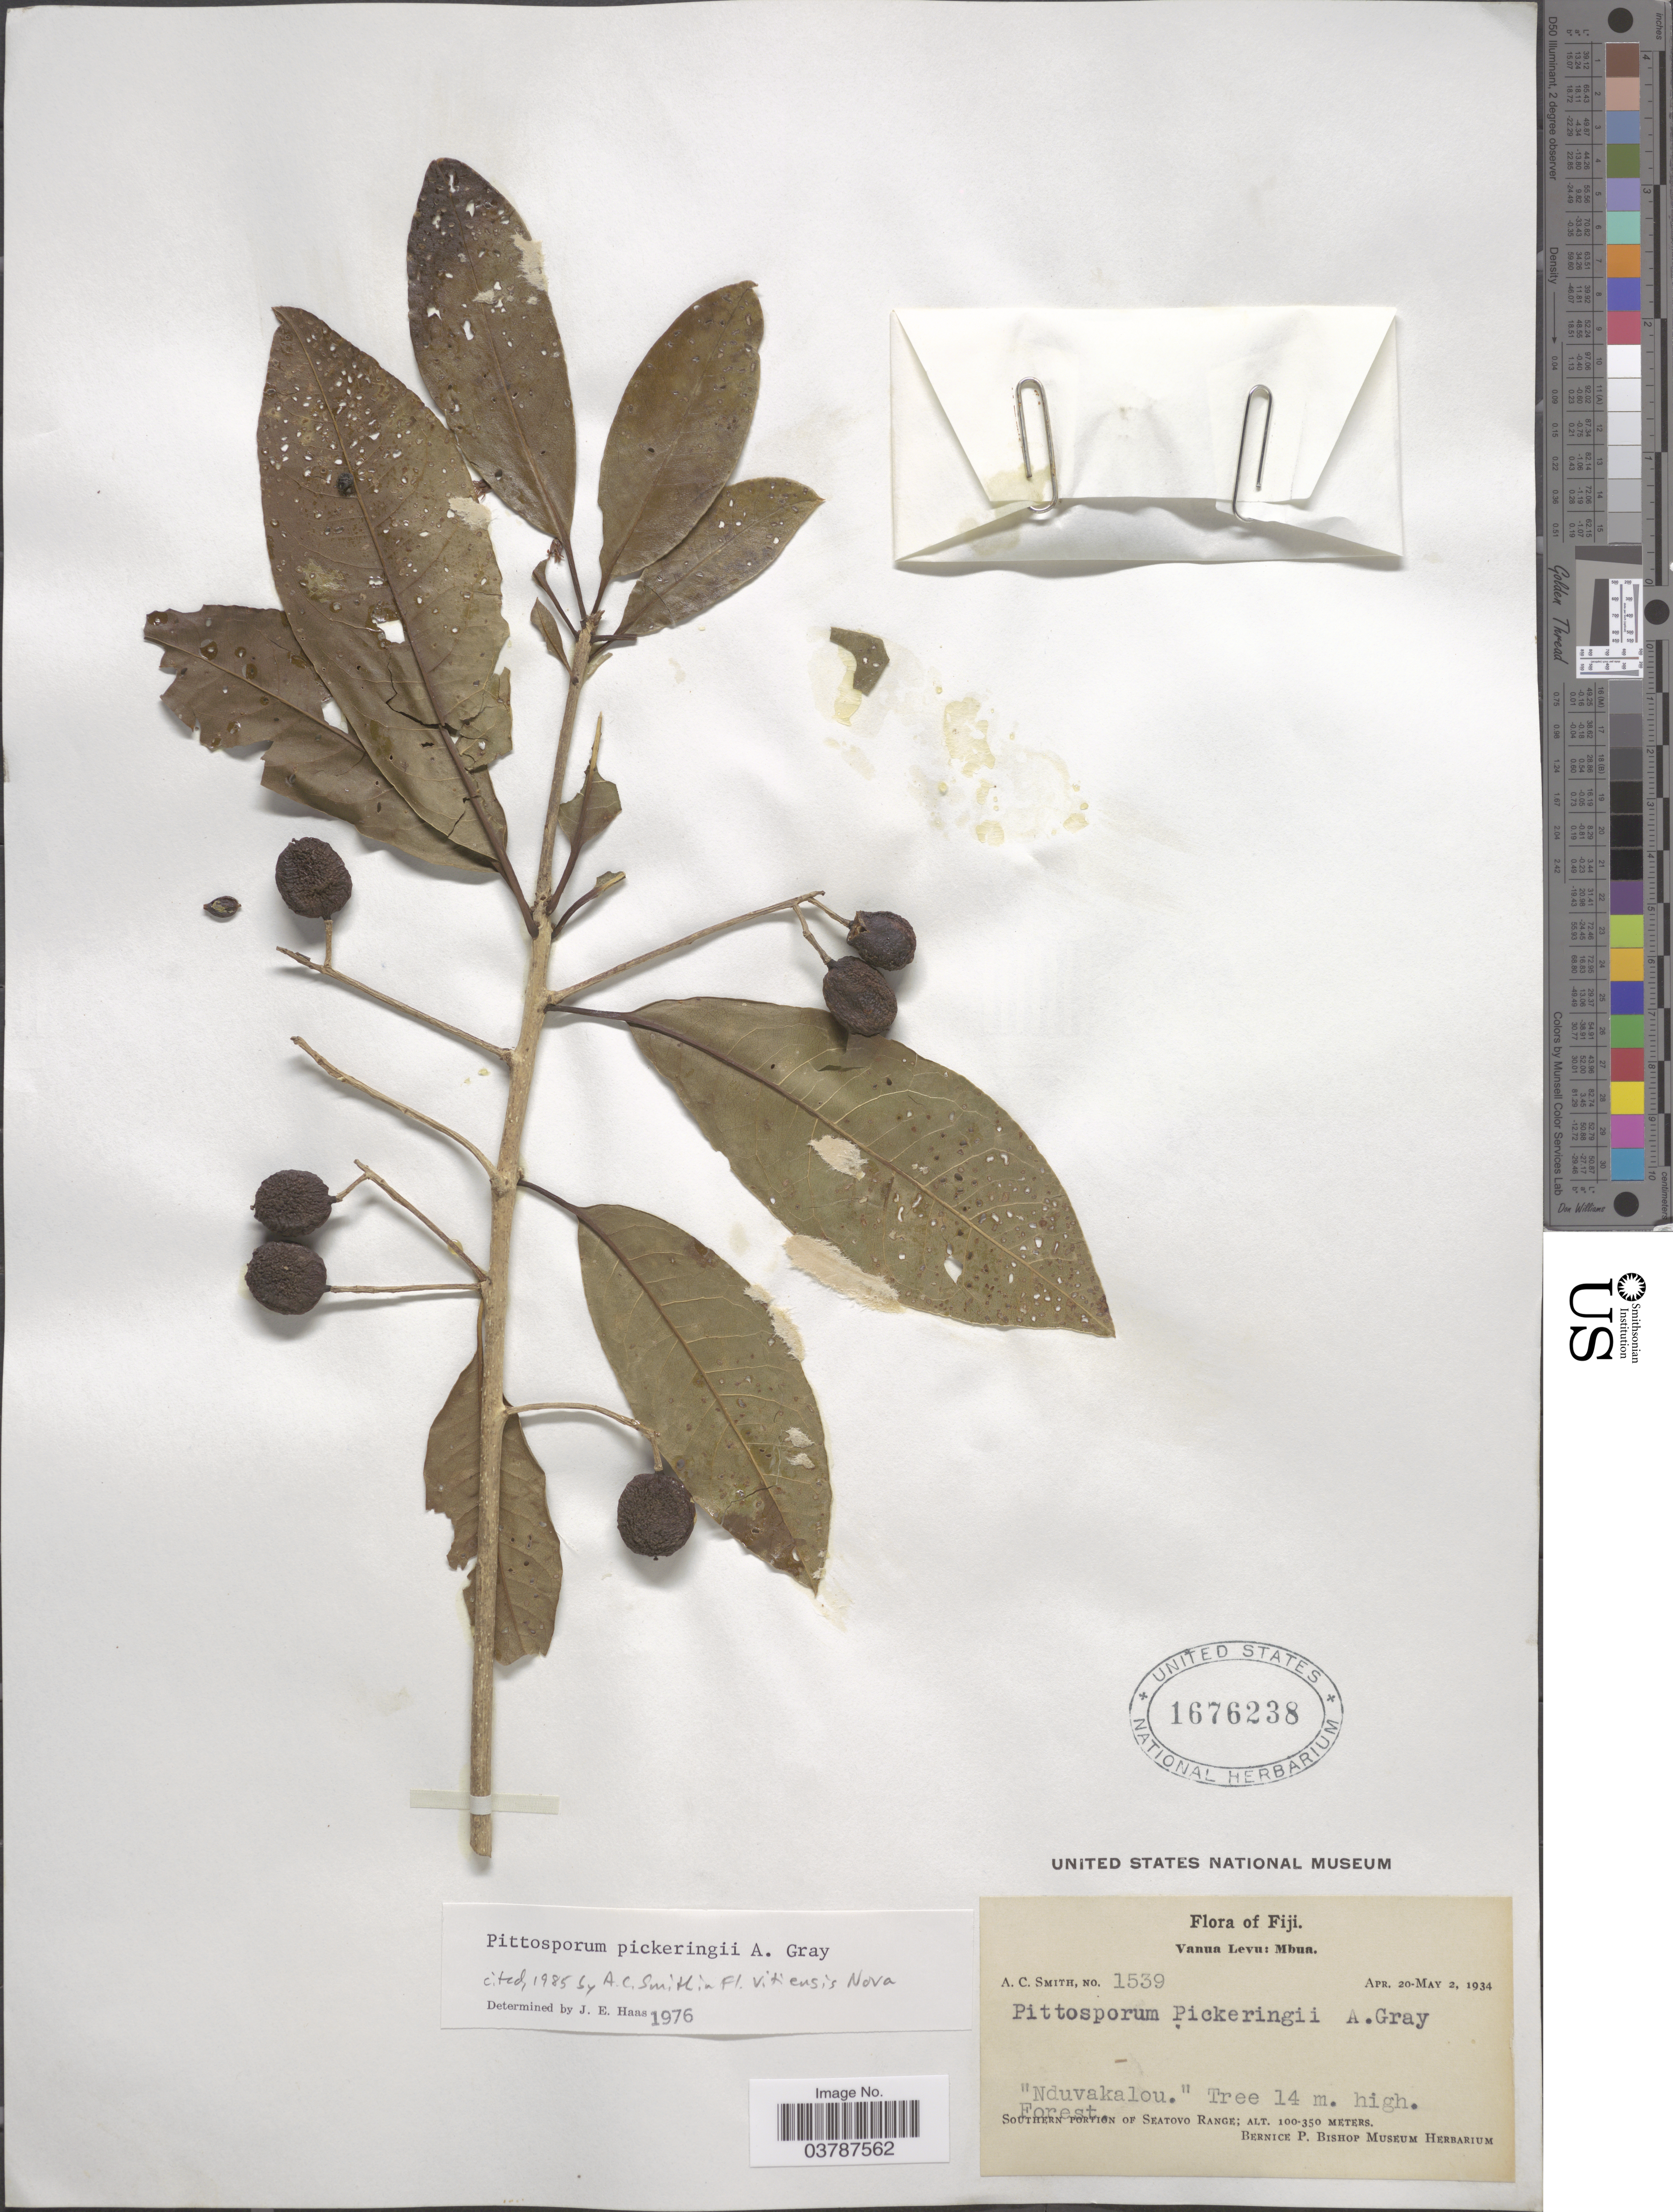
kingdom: Plantae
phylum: Tracheophyta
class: Magnoliopsida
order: Apiales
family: Pittosporaceae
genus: Pittosporum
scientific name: Pittosporum pickeringii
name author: A. Gray in Wilkes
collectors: A. C. Smith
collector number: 1539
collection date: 1934-04-20/1934-05-02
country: Fiji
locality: Vanua Levu: Mbua. Southern portion of Seatovo Range.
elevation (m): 100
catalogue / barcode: US 1676238